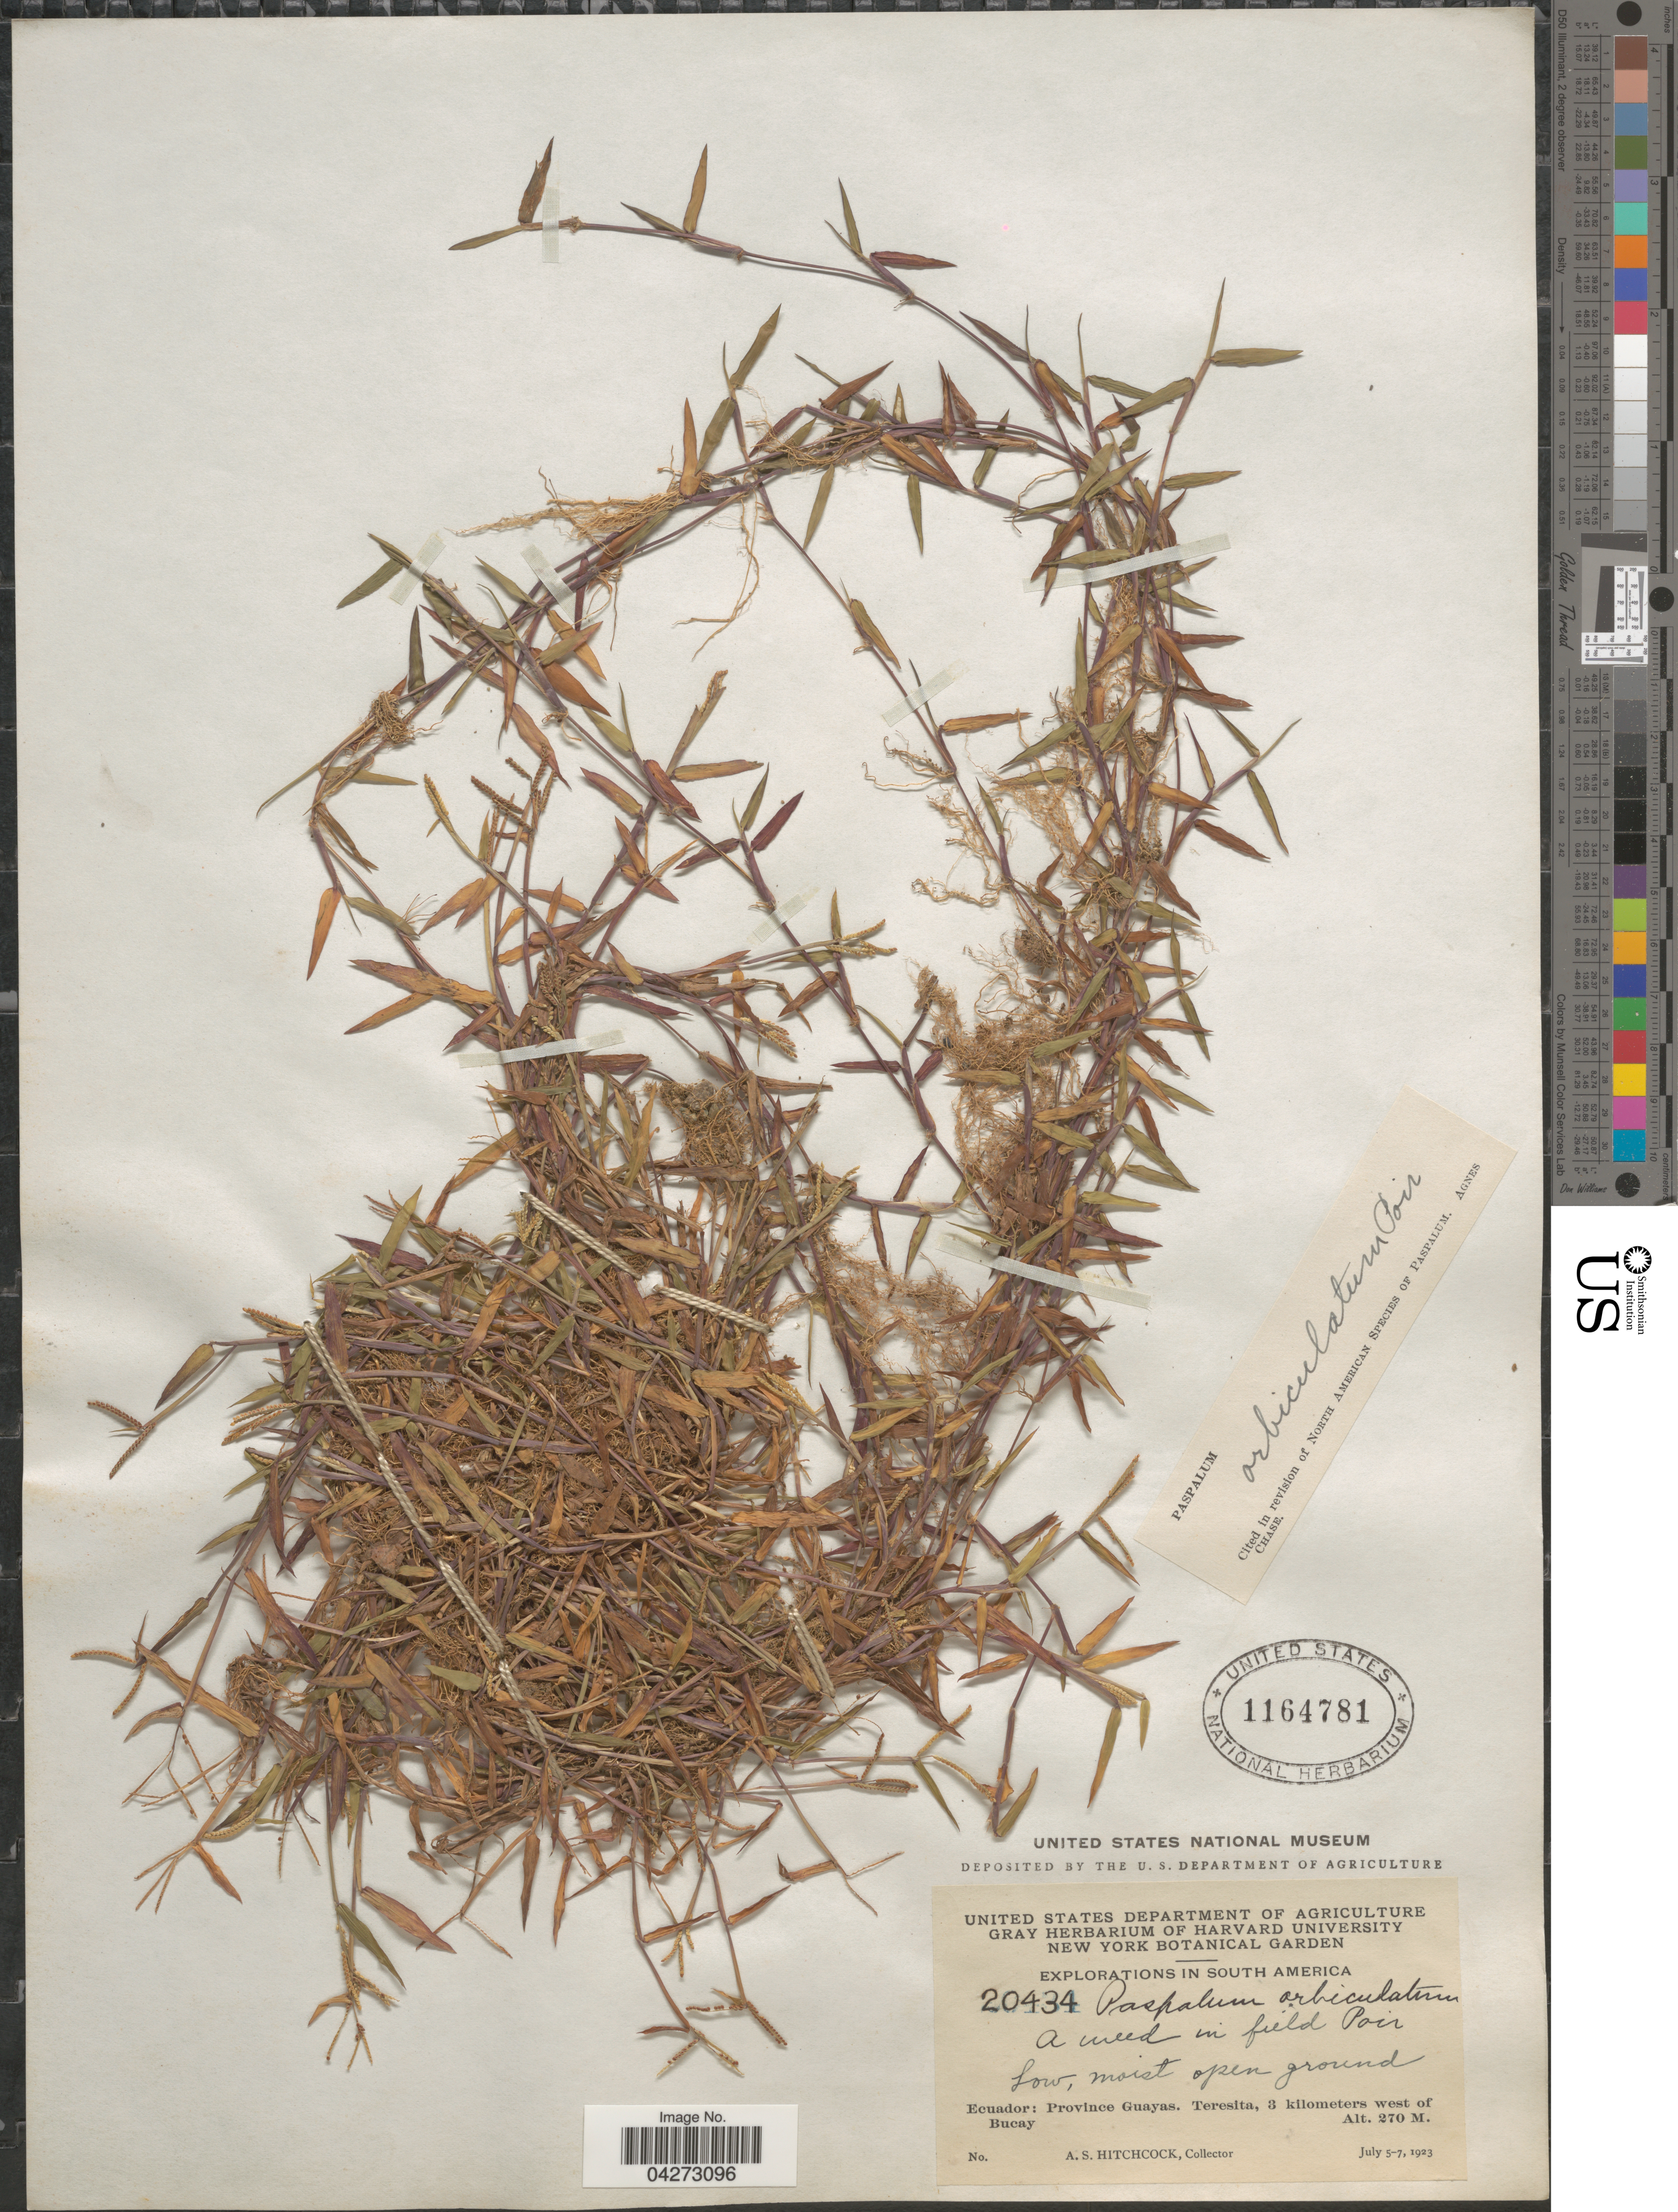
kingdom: Plantae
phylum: Tracheophyta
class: Liliopsida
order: Poales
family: Poaceae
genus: Paspalum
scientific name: Paspalum orbiculatum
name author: Poir.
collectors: A. S. Hitchcock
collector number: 20434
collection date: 1923-07-05/1923-07-07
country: Ecuador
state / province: Guayas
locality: Explorations in South America. Teresita, 3 kilometers west of Bucay.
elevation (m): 270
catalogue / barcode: US 1164781